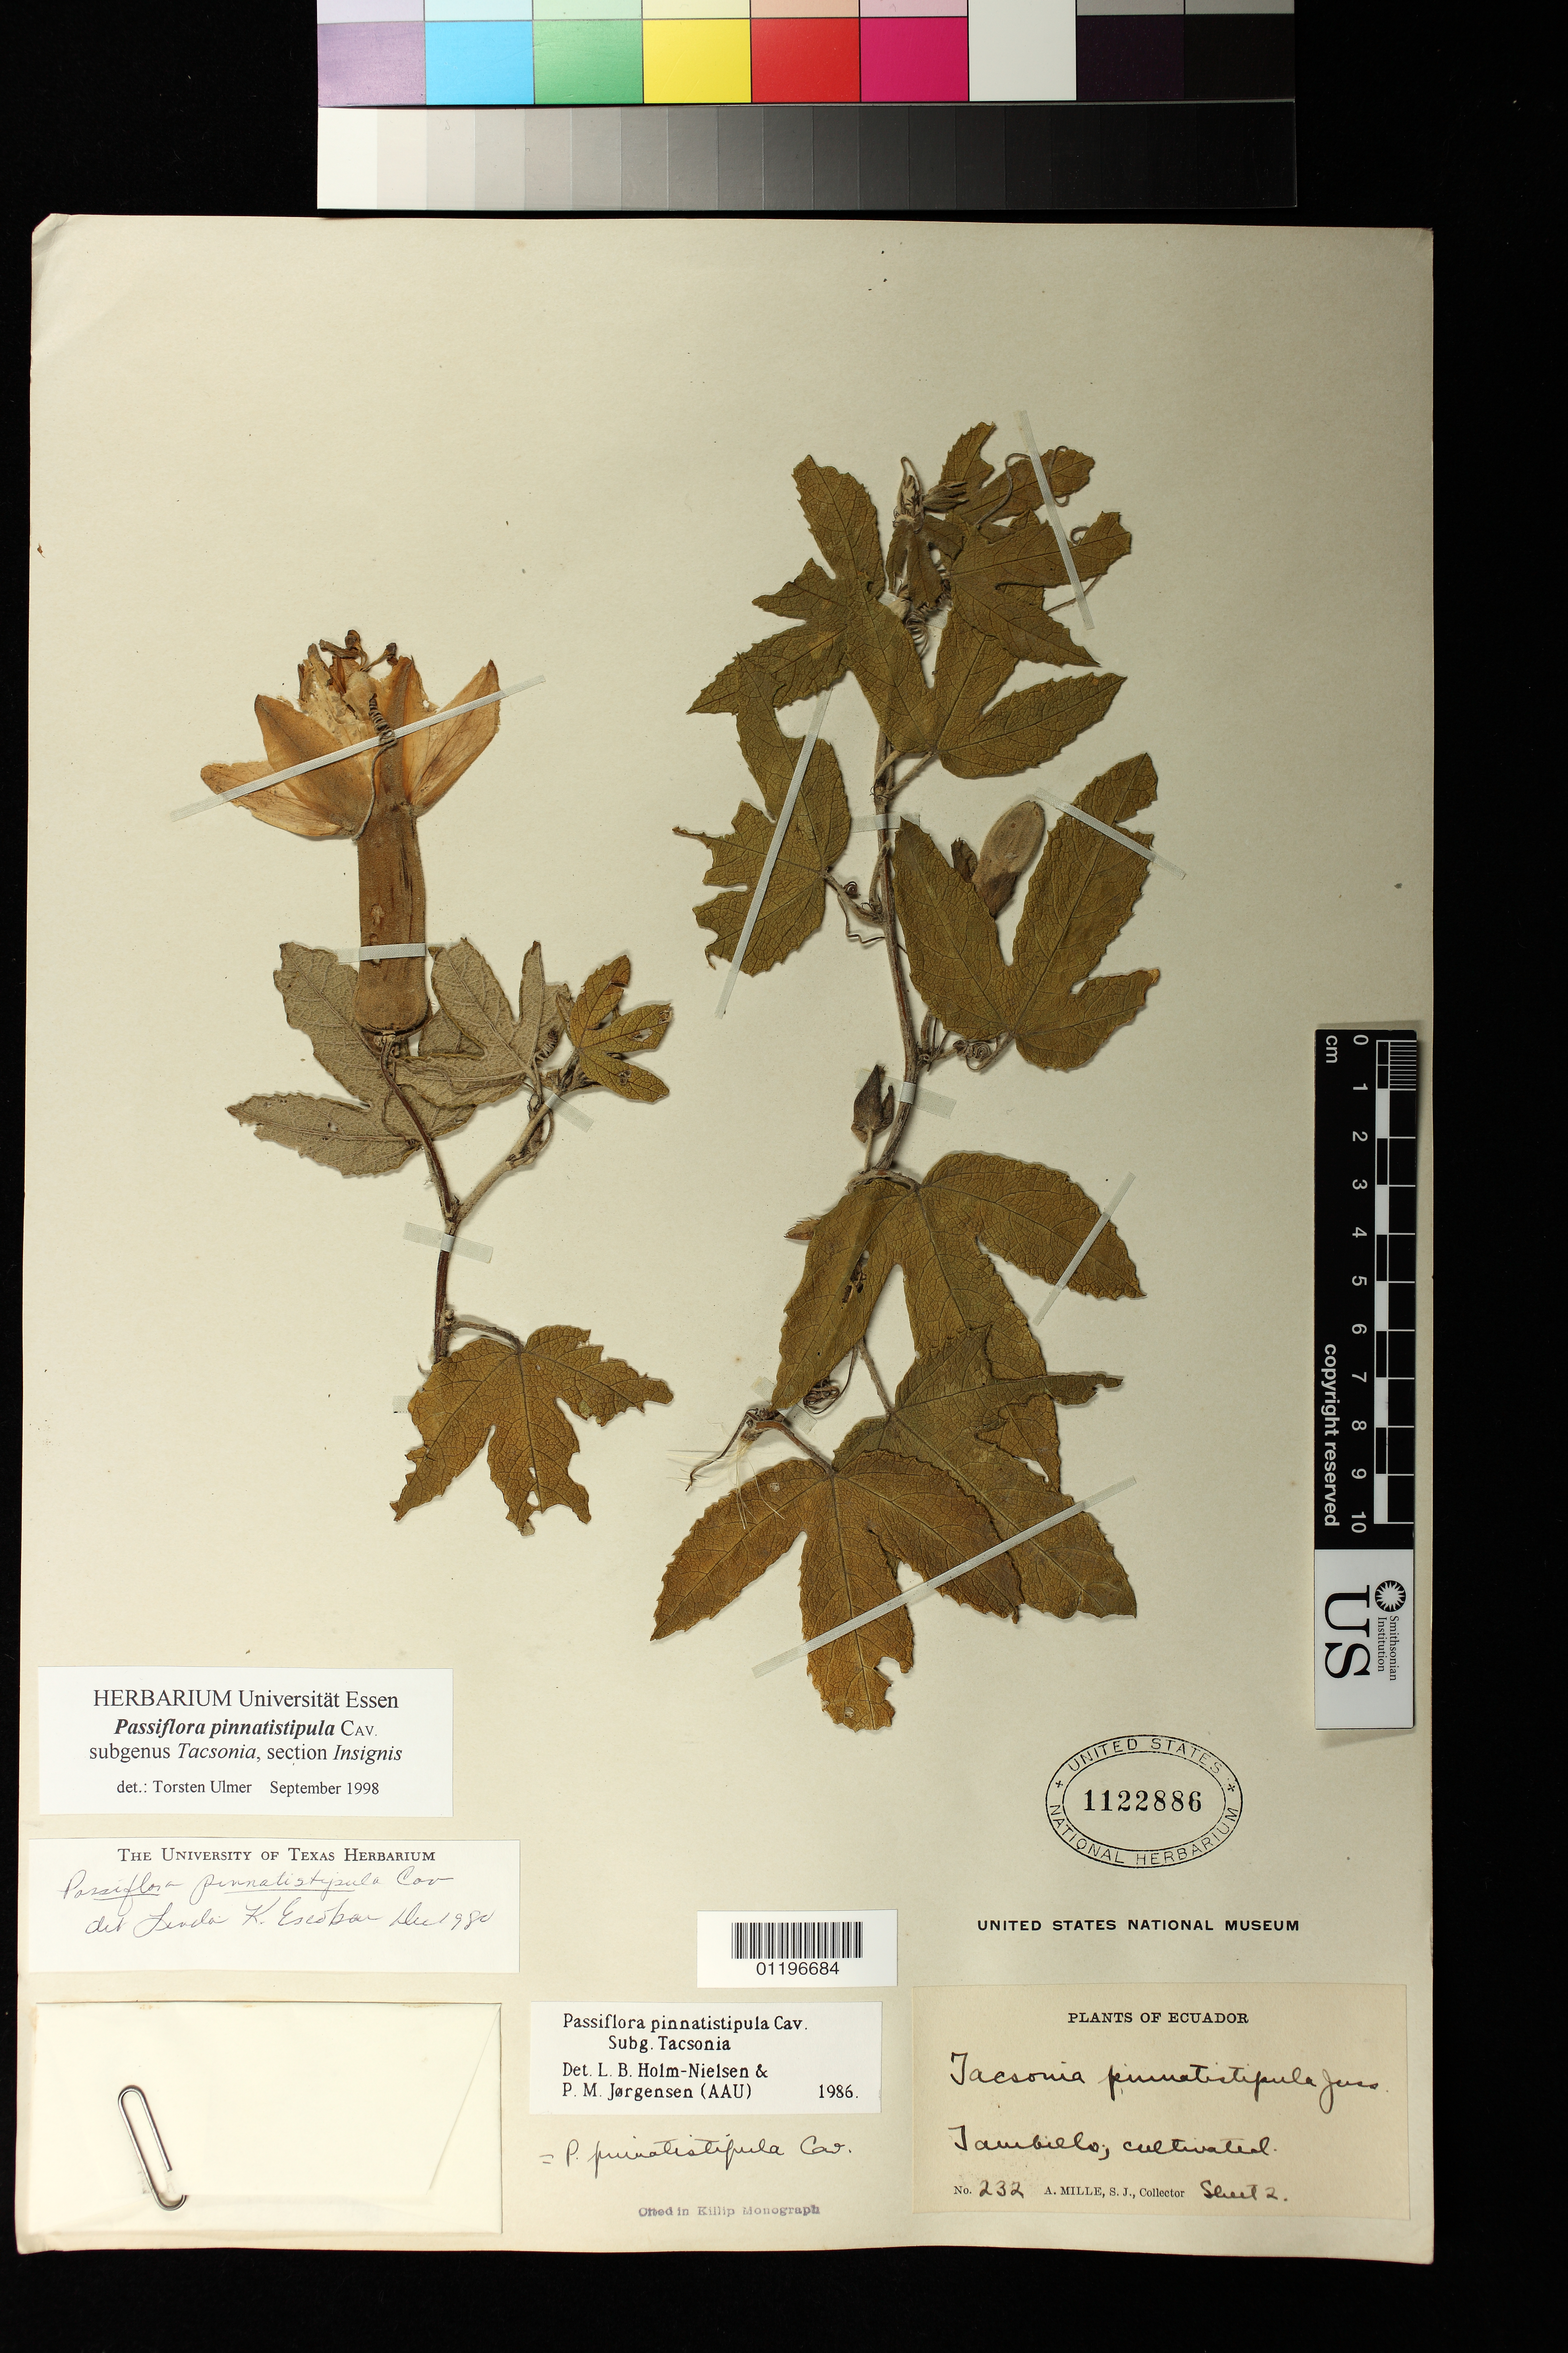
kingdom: Plantae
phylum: Tracheophyta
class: Magnoliopsida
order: Malpighiales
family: Passifloraceae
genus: Passiflora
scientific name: Passiflora fimbriatistipula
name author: Harms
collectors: A. Mille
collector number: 232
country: Ecuador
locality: Tambillo, cultivated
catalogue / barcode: US 1122886